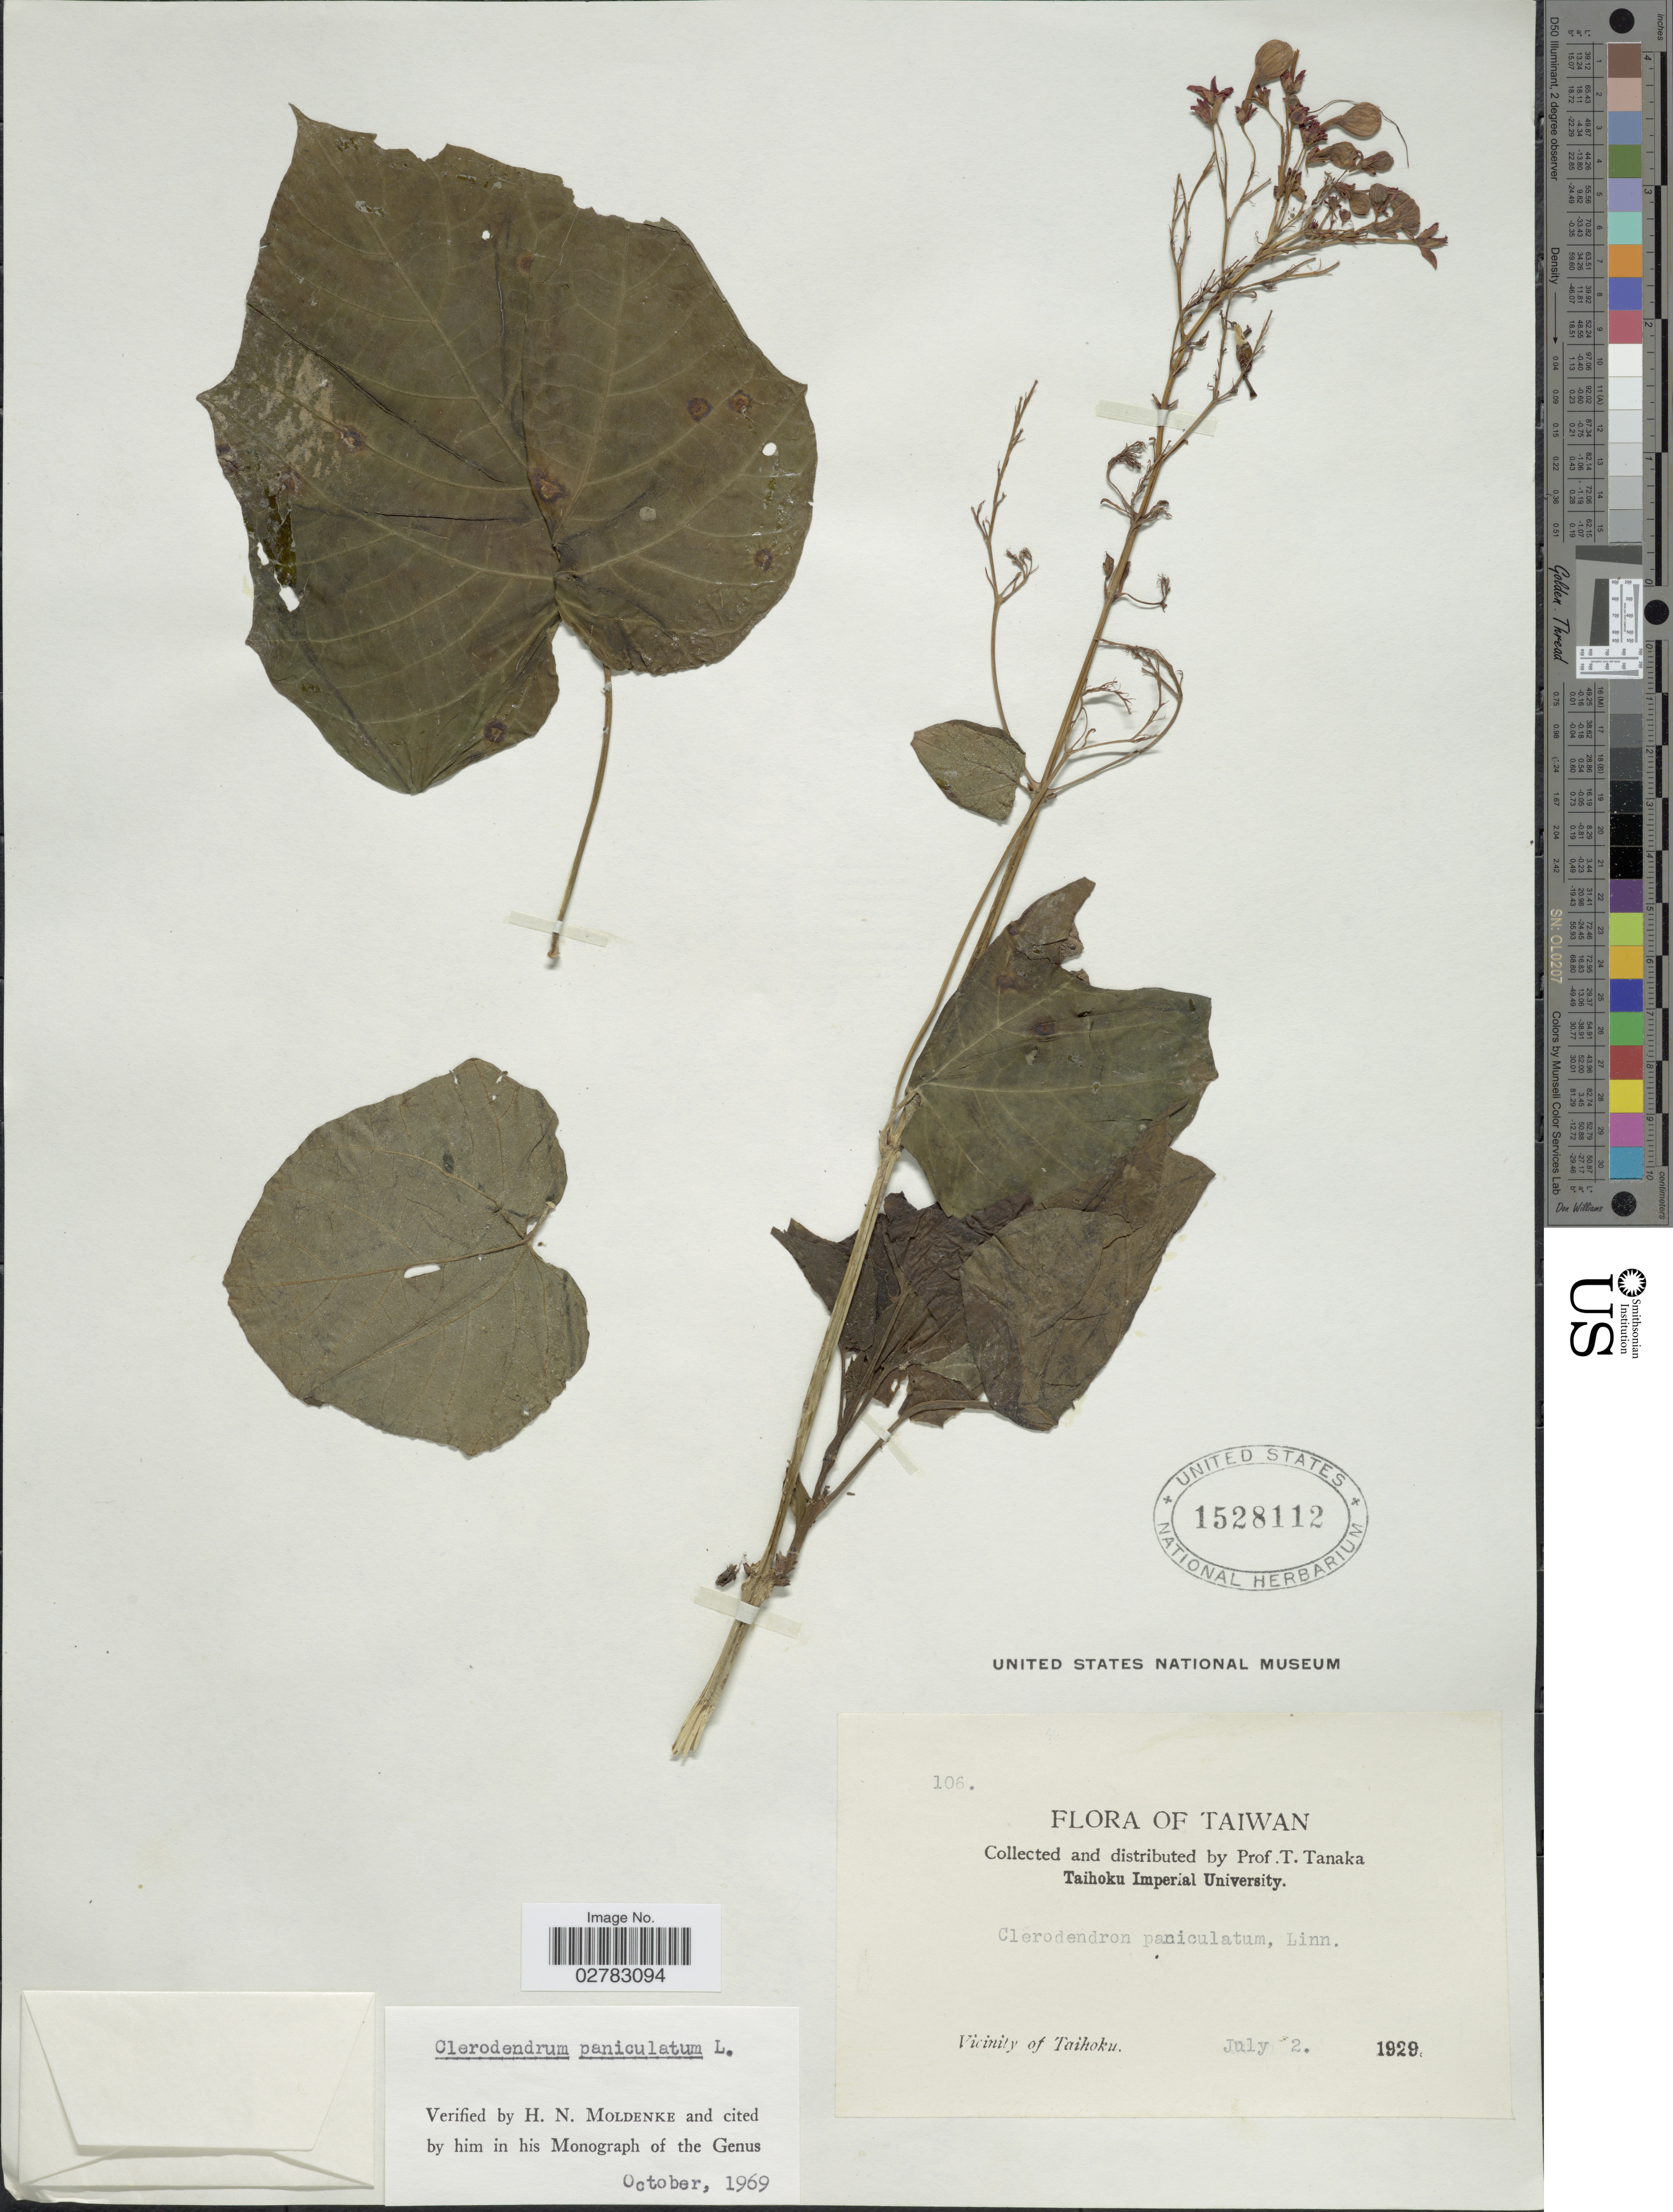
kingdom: Plantae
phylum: Tracheophyta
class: Magnoliopsida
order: Lamiales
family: Lamiaceae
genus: Clerodendrum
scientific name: Clerodendrum paniculatum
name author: L.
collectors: T. Tanaka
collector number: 106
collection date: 1929-07-02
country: Taiwan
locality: Vicinity of Taihoku.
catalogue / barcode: US 1528112